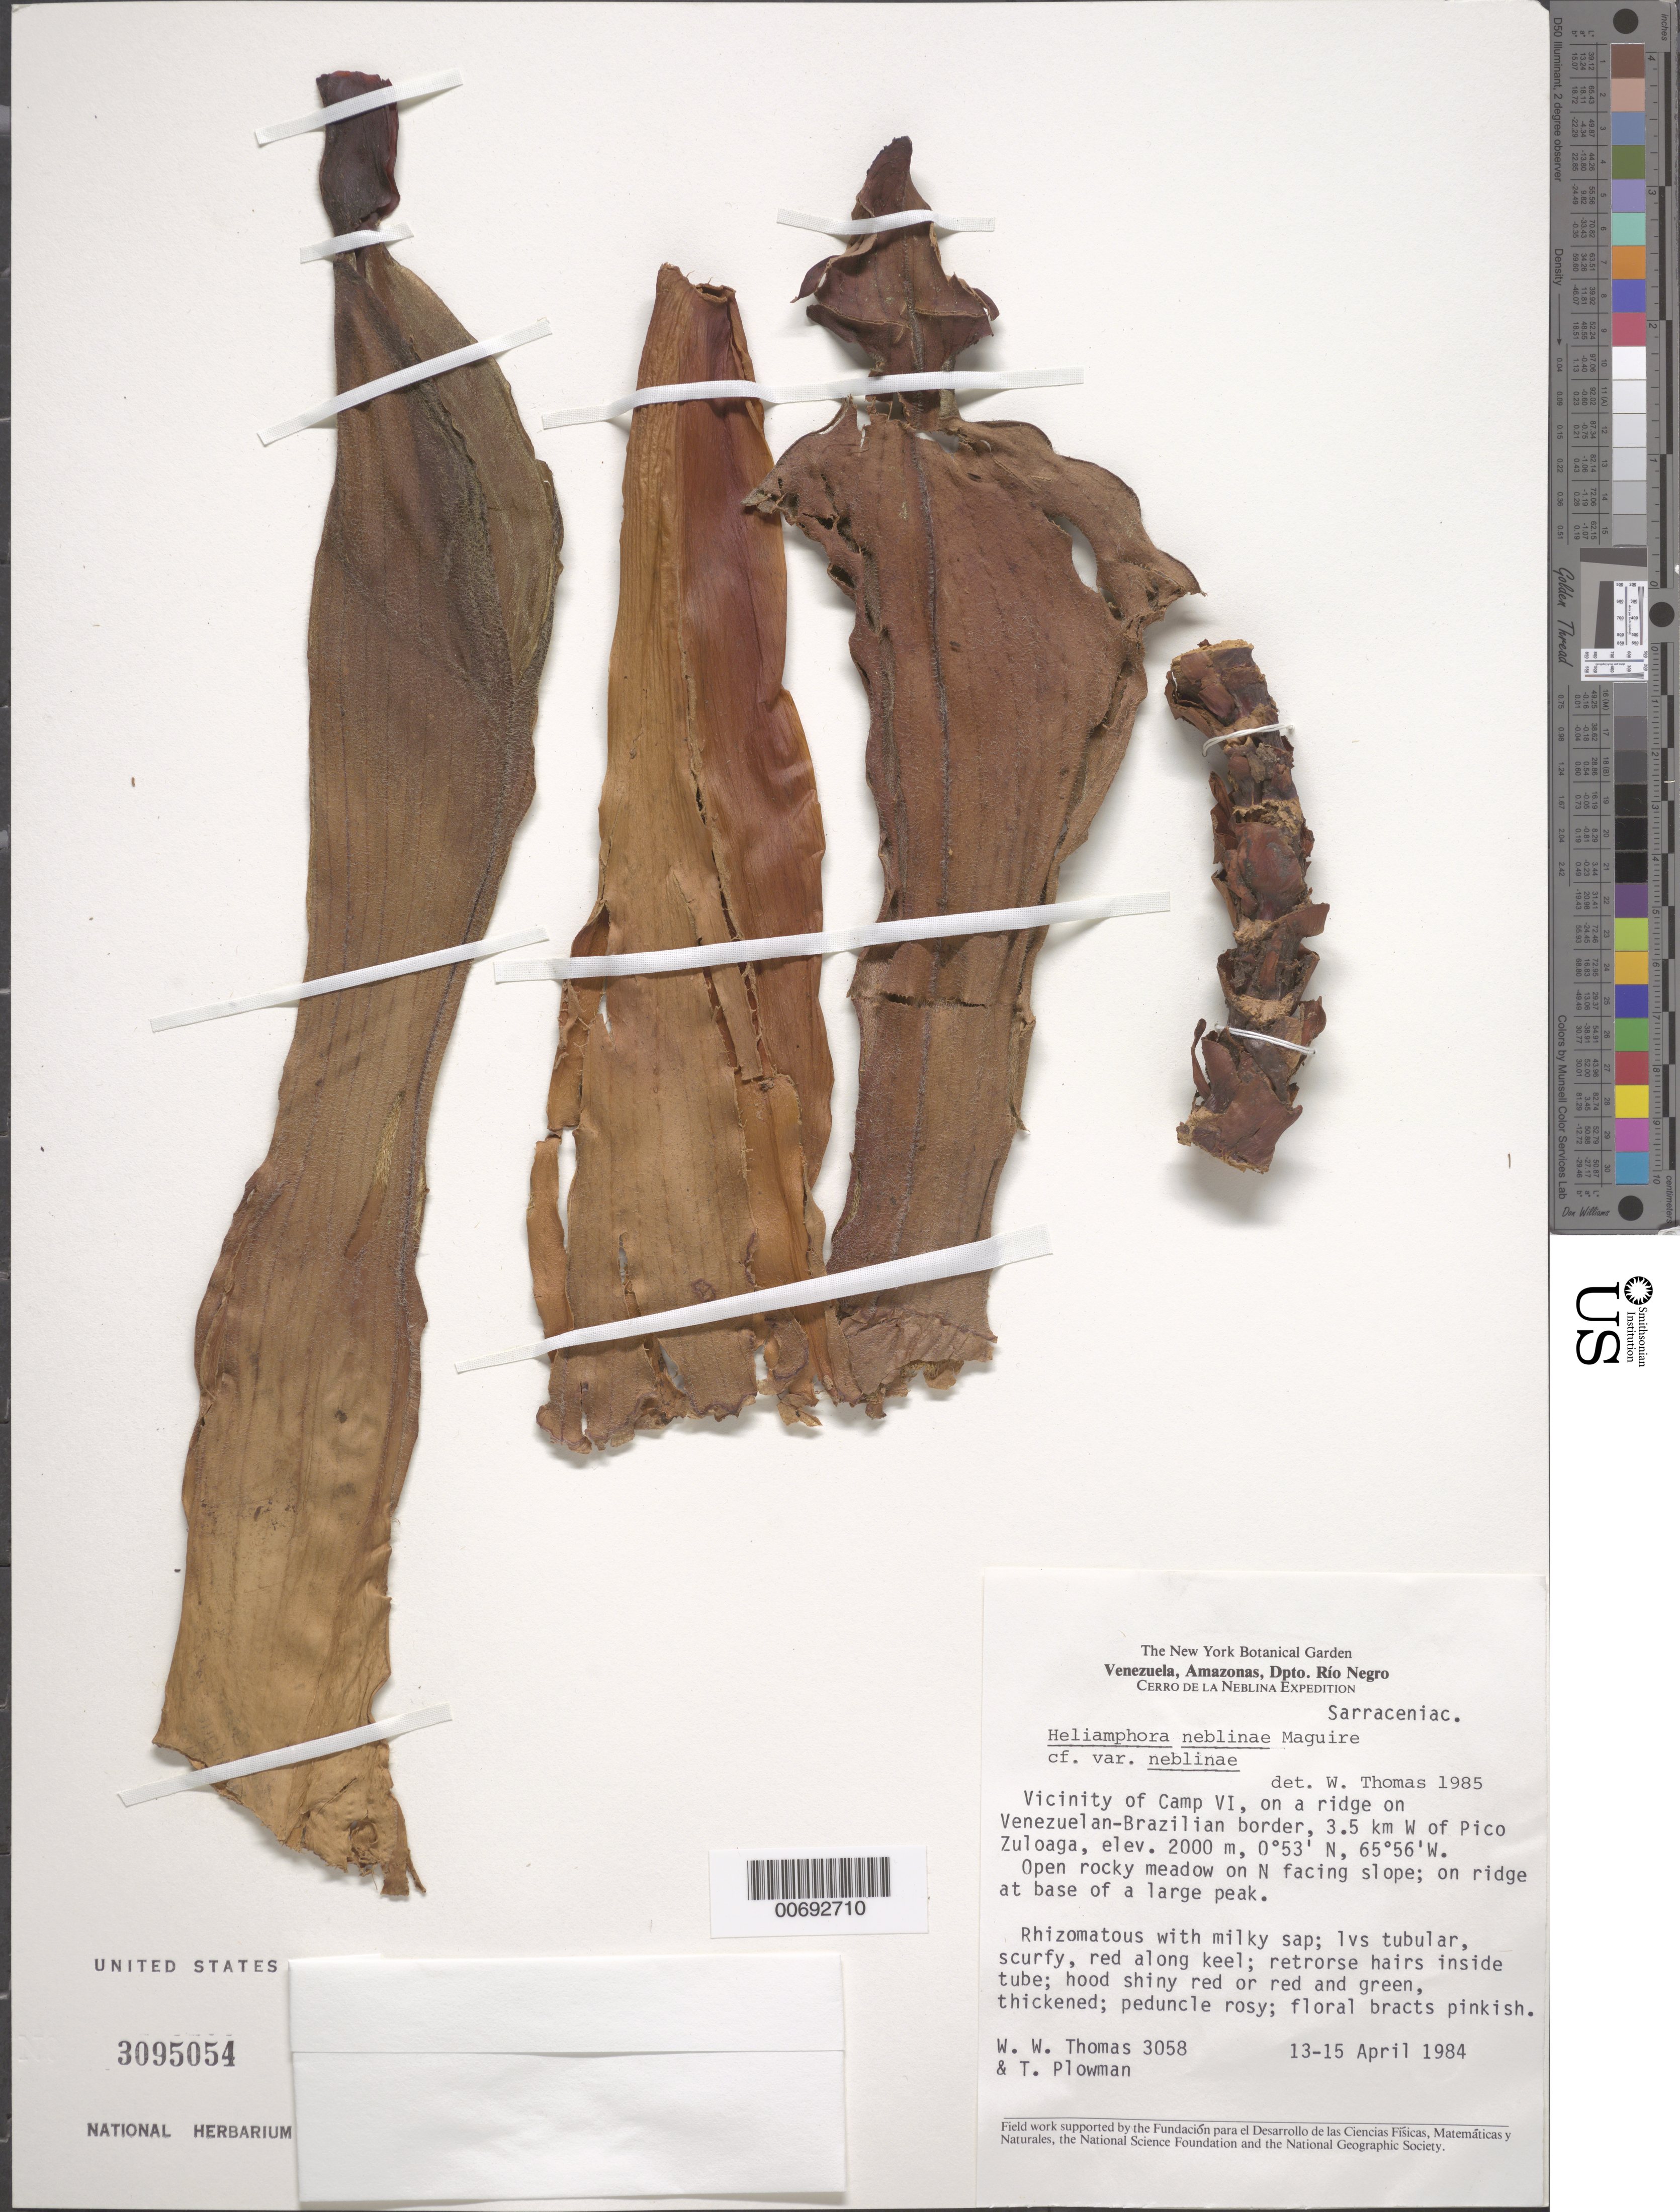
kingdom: Plantae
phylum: Tracheophyta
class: Magnoliopsida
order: Ericales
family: Sarraceniaceae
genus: Heliamphora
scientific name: Heliamphora neblinae var. neblinae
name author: Maguire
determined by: Thomas, W. W., (NY), New York Botanical Garden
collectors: W. W. Thomas & T. Plowman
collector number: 3058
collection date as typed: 13-Apr-78 to 15-Apr-78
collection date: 1978-04-13/1978-04-15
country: Venezuela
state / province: Amazonas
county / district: Río Negro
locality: Pico Zuloga, 3.5 km W of, near Camp VI, Venezuelan-Brazilian border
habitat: Open rocky meadow, N facing slope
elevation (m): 2000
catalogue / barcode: US 3095054